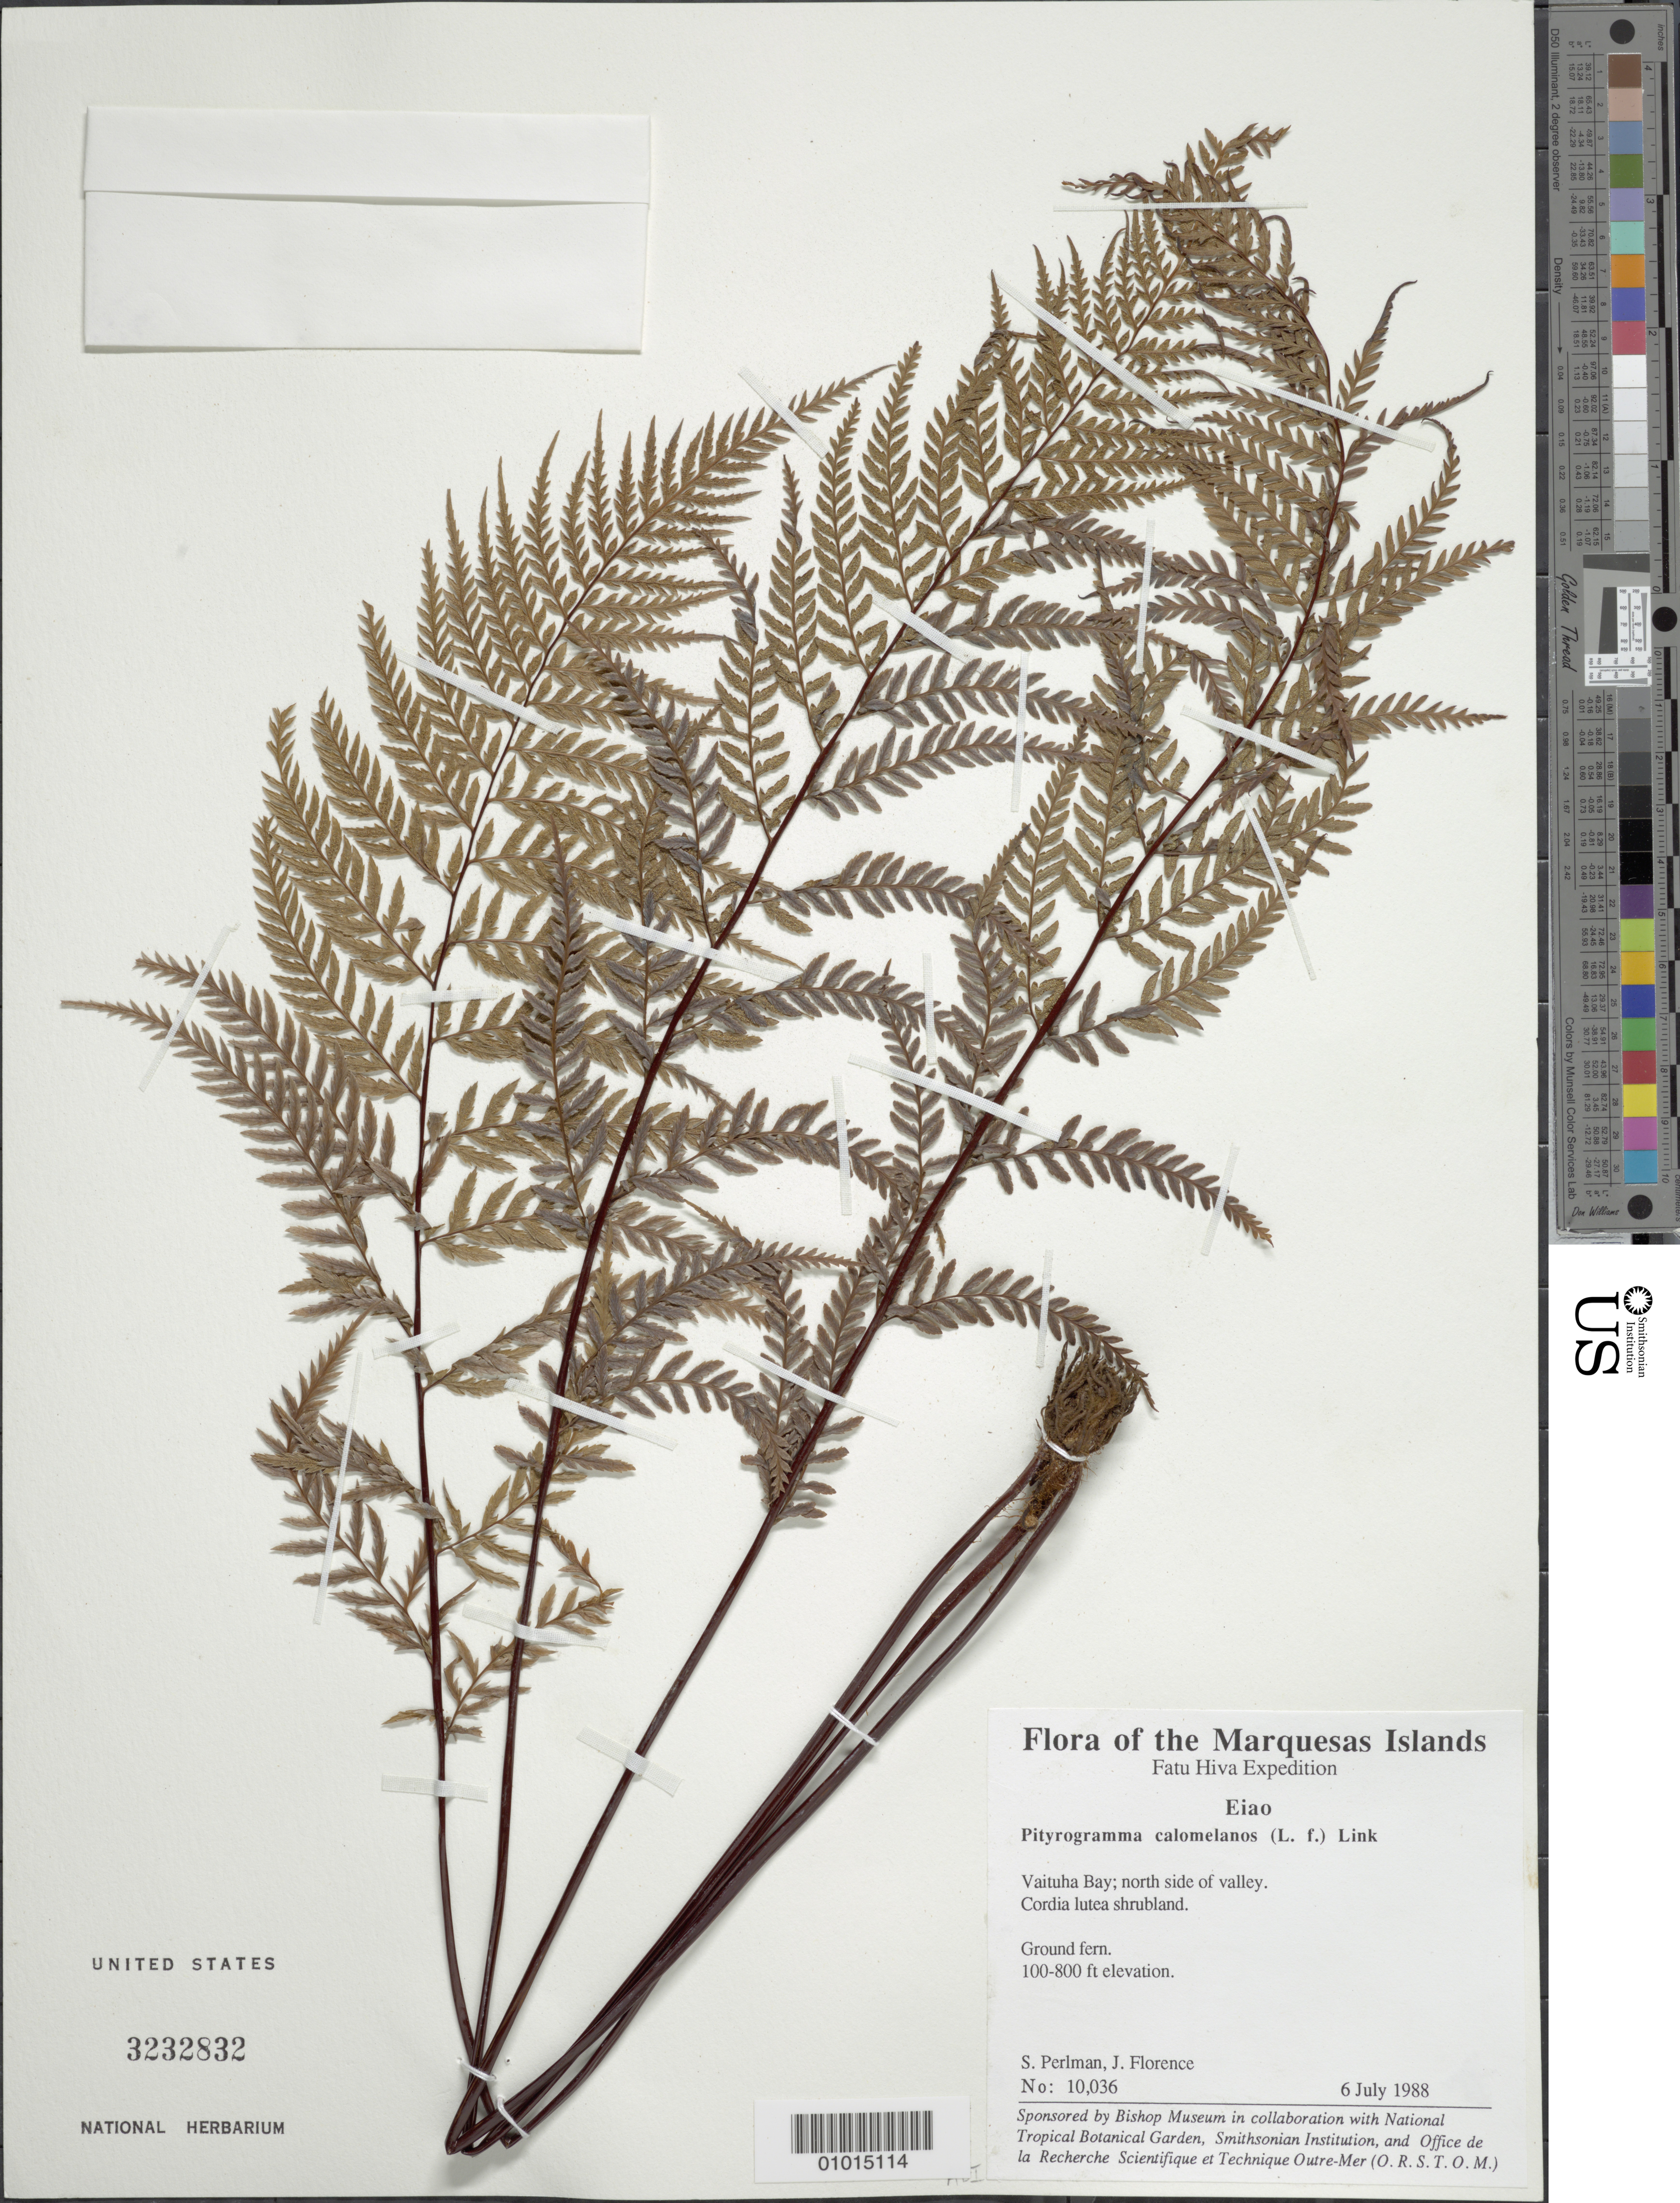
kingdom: Plantae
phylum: Tracheophyta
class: Polypodiopsida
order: Polypodiales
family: Pteridaceae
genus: Pityrogramma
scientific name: Pityrogramma calomelanos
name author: (L.) Link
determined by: Wood, Kenneth R.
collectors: S. P. Perlman & J. Florence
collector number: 10036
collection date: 1988-07-06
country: French Polynesia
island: Eiao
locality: Vaituha Bay, N side of valley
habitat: Cordia lutea shrubland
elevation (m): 31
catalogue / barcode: US 3232832